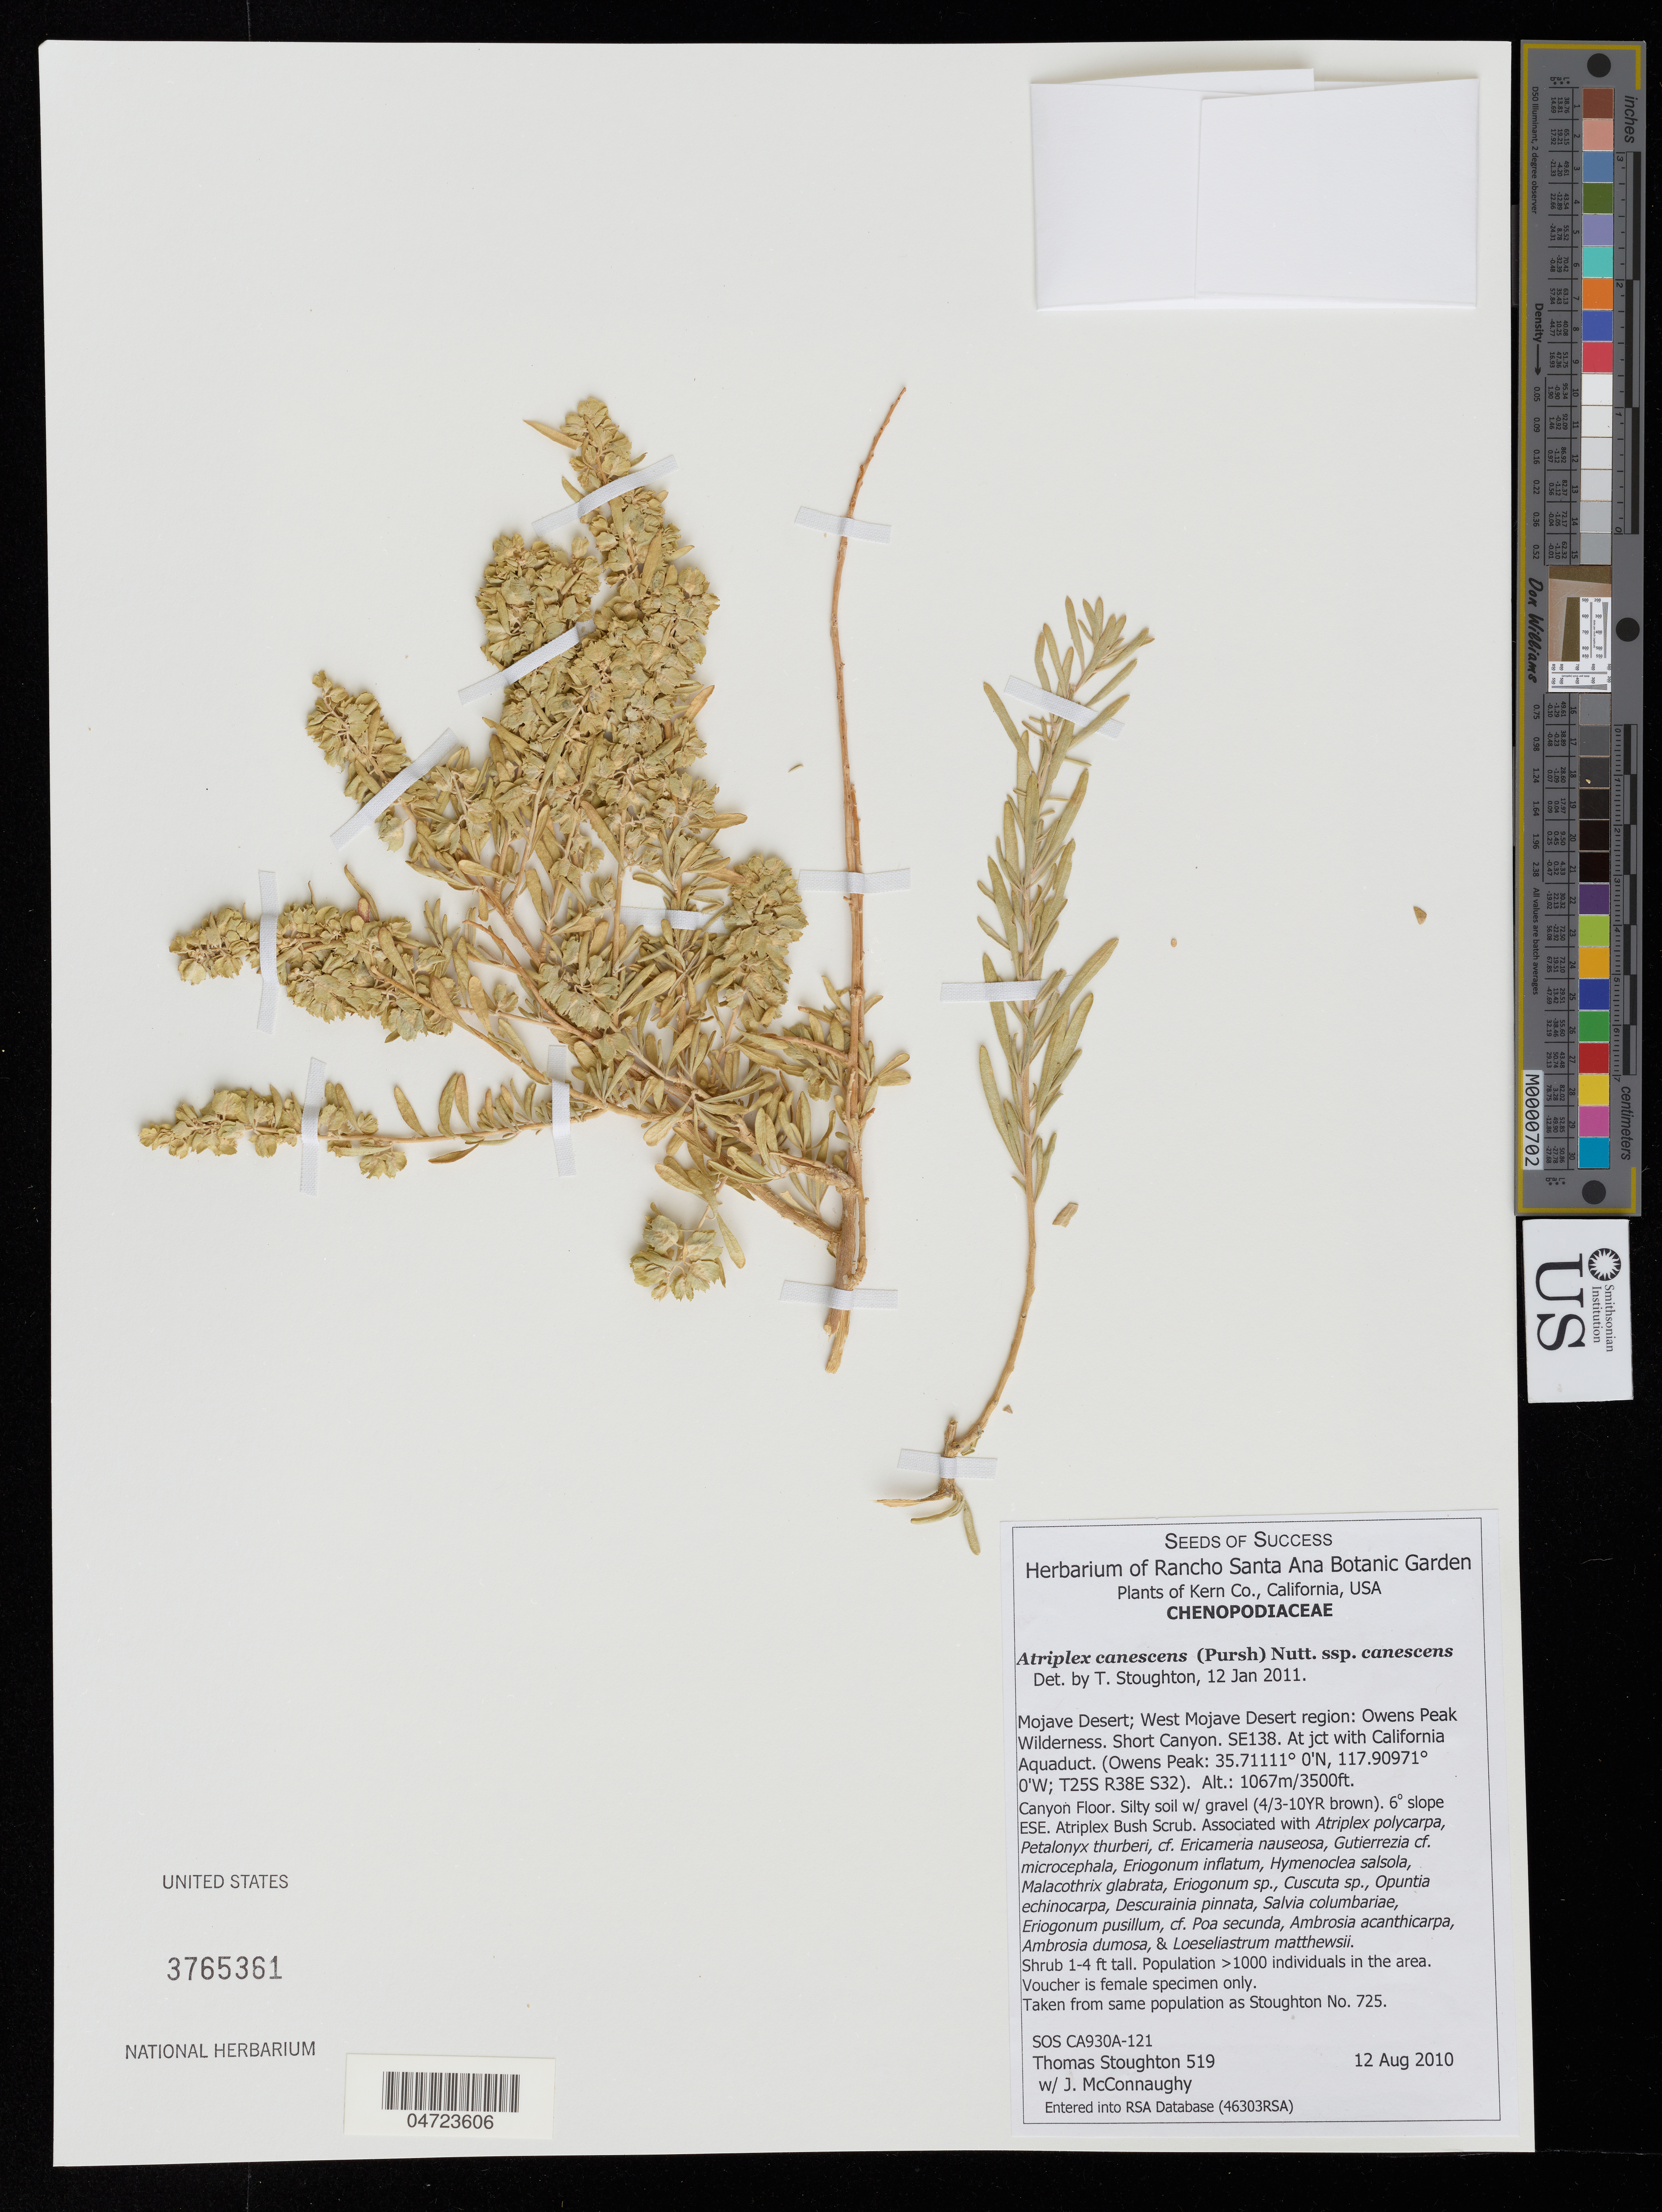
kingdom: Plantae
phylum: Tracheophyta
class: Magnoliopsida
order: Caryophyllales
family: Amaranthaceae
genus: Atriplex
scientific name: Atriplex canescens subsp. canescens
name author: (Pursh) Nutt.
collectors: T. Stoughton & J. McConnaughy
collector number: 519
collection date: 2010-08-12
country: United States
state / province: California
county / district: Kern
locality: Kern Co. Mojave Desert; West Mojave Desert region: Owens Peak Wilderness. Short Canyon. SE138. At jct with California Aquaduct. (Owens Peak: T25S R38E S32). Canyon Floor.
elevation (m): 1067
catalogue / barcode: US 3765361